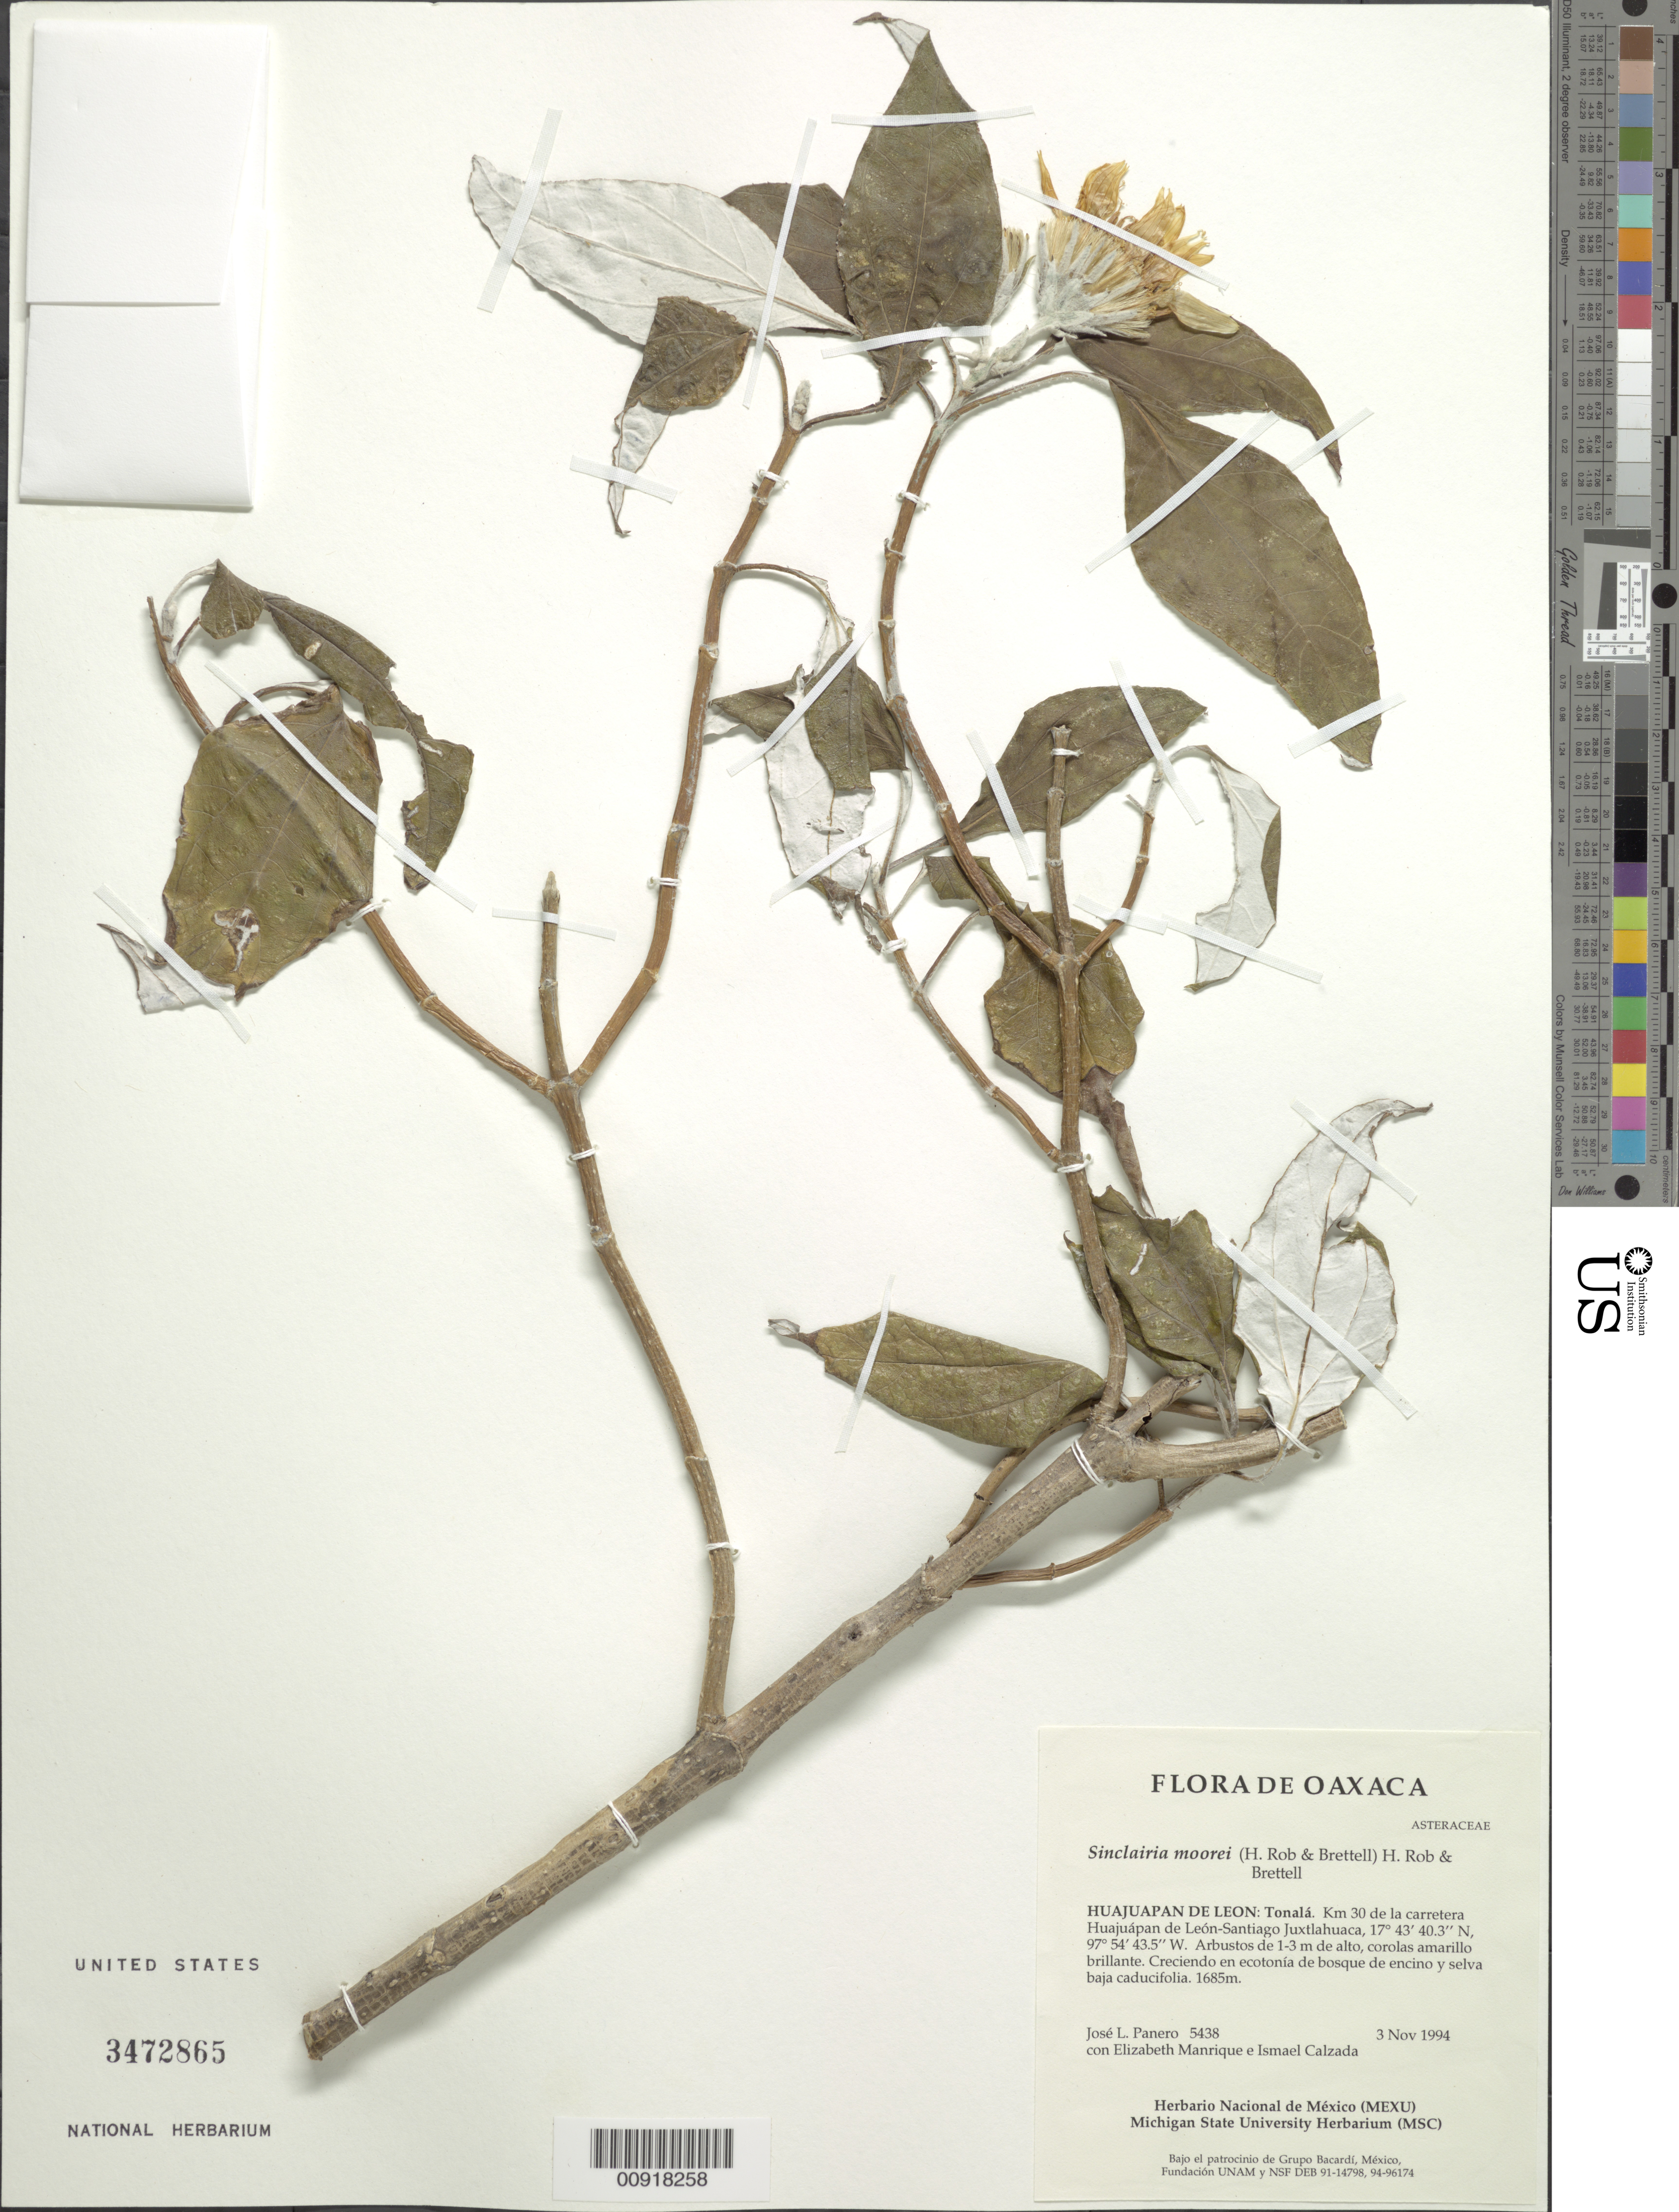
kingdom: Plantae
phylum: Tracheophyta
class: Magnoliopsida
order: Asterales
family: Asteraceae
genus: Sinclairia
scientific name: Sinclairia moorei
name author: H. Rob. & Brettell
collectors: J. L. Panero, E. Manrique & I. Calzada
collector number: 5438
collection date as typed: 3 November 1994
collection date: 1994-11-03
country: Mexico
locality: Oaxaca, Huajuápan de León, Tonalá, km 30 de la carretera Huajuápan de León-Santiago Juxtlahuaca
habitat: Ecotonía de bosque de encino y selva baja caducifolia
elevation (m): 1685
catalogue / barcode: US 3472865